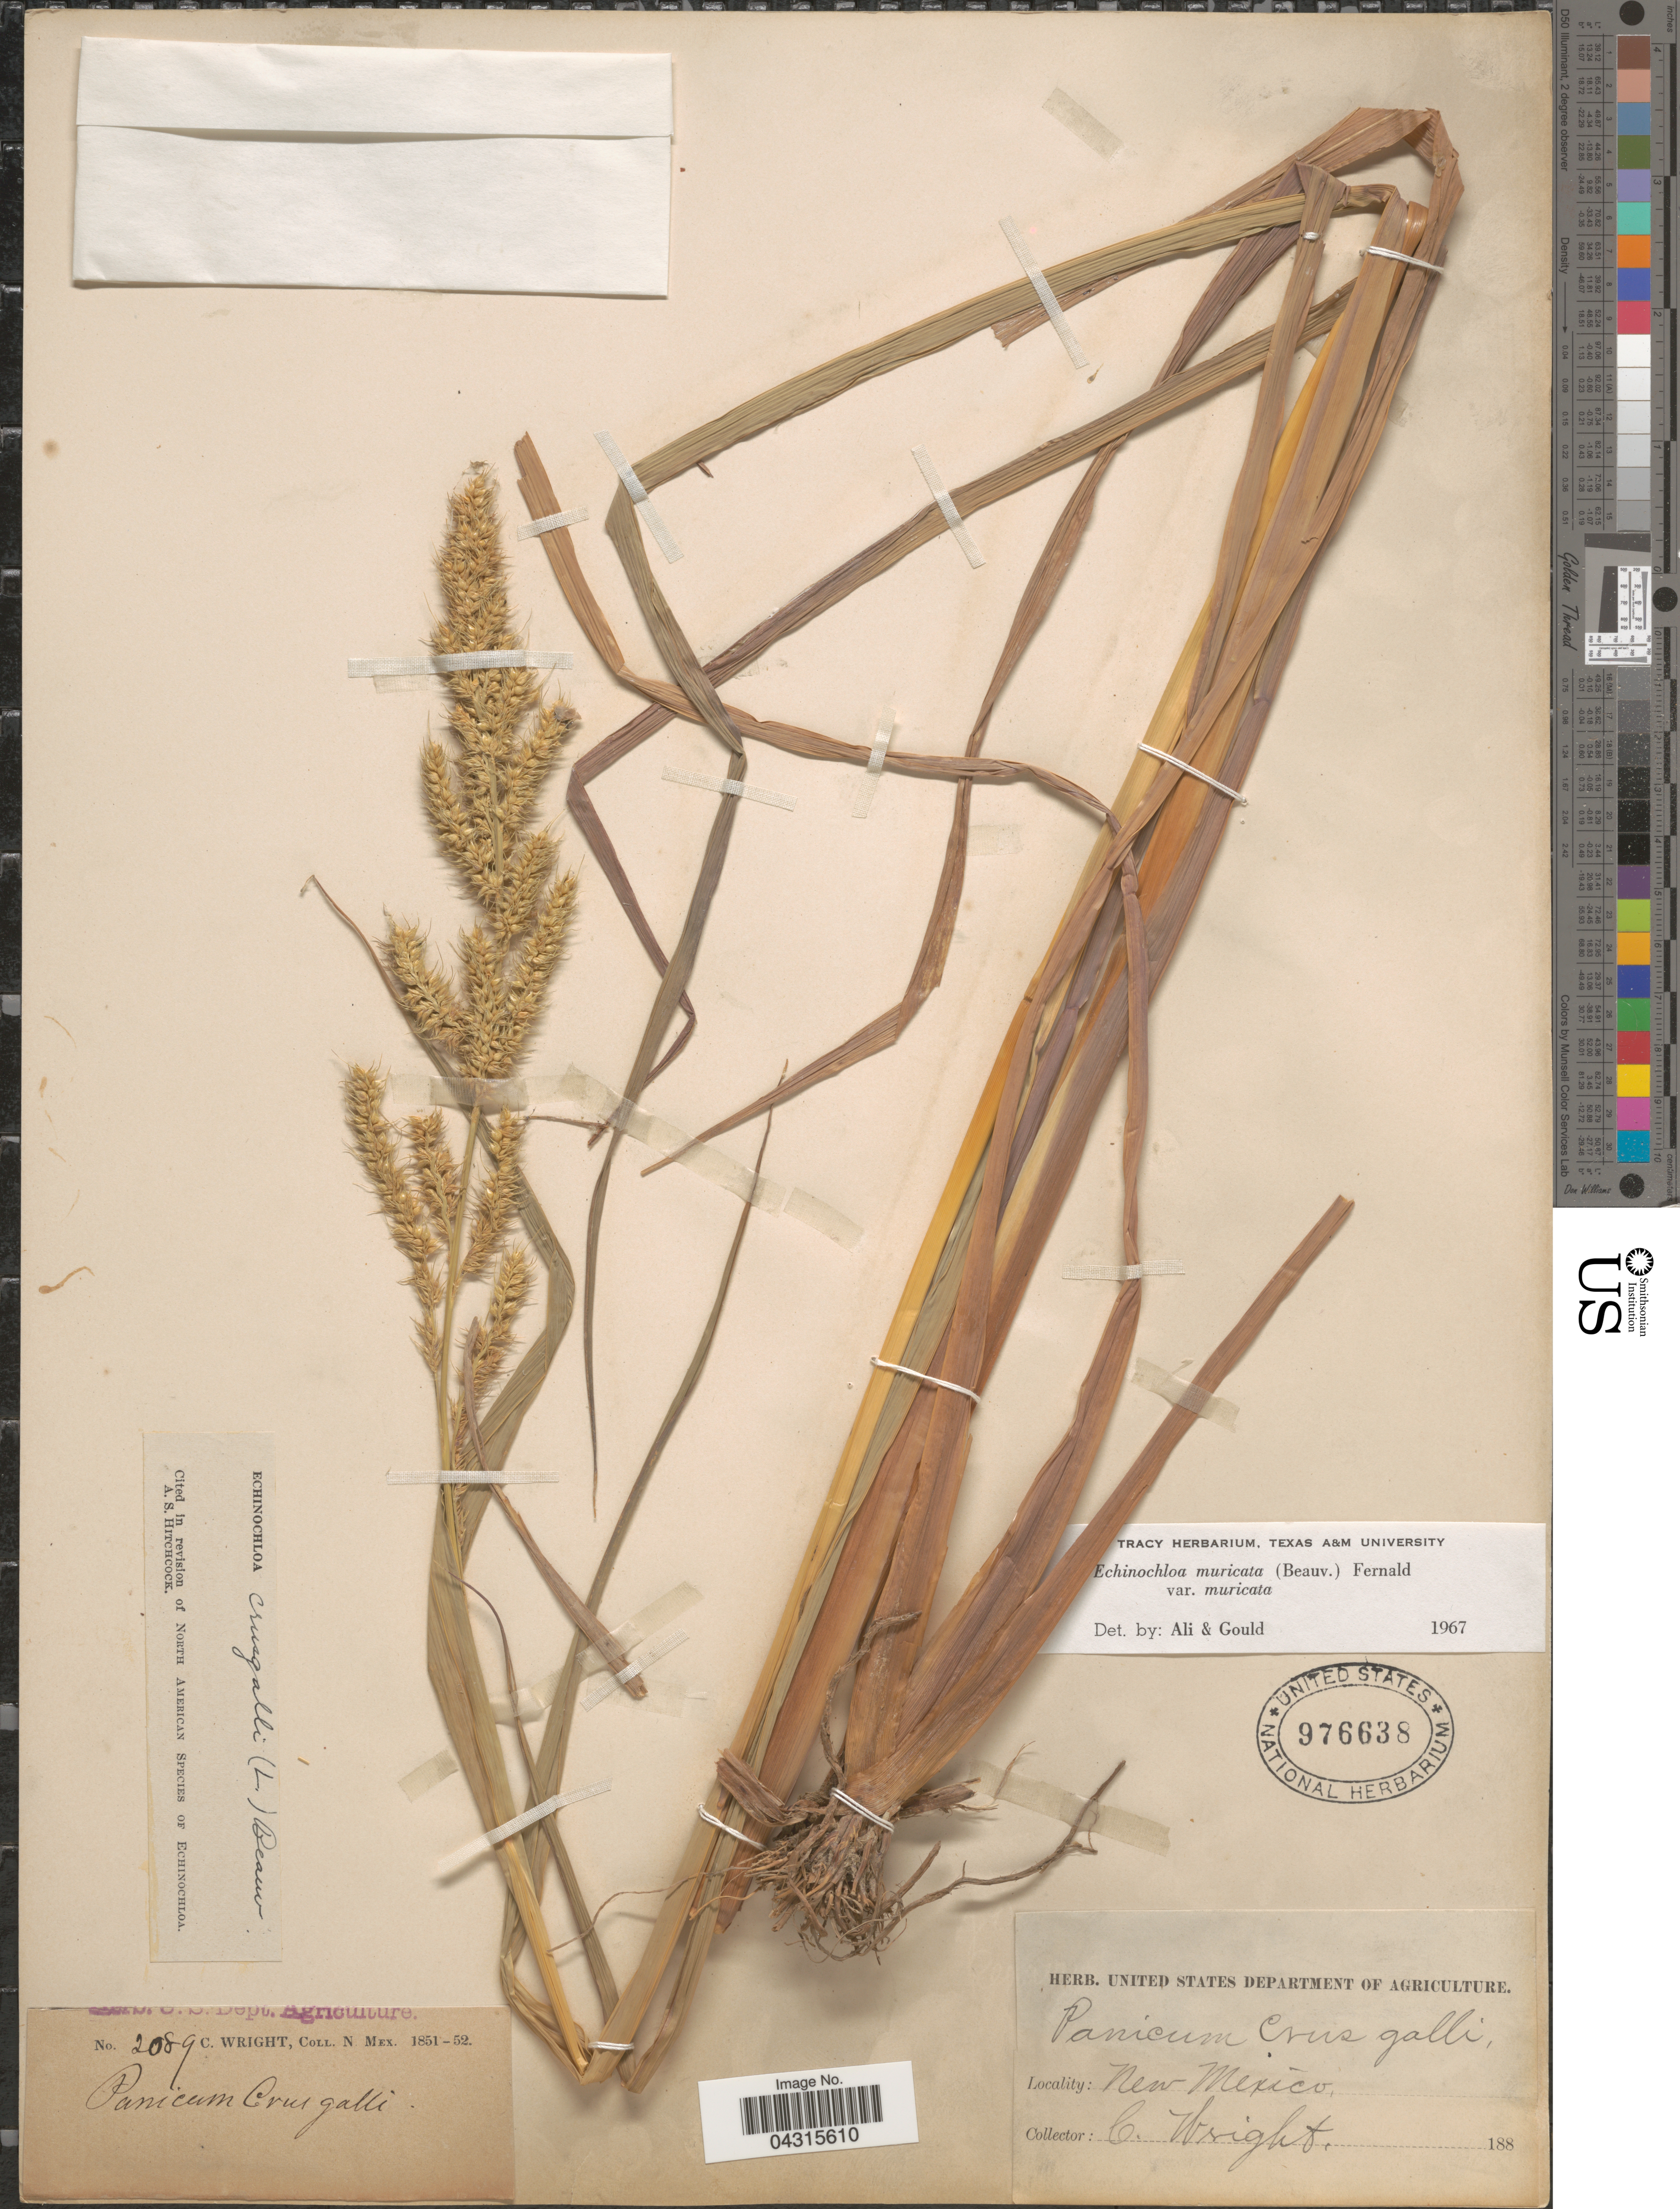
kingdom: Plantae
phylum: Tracheophyta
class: Liliopsida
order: Poales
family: Poaceae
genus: Echinochloa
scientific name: Echinochloa muricata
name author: (P. Beauv.) Fernald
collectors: C. Wright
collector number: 2089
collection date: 1851/1852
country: United States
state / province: New Mexico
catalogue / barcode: US 976638